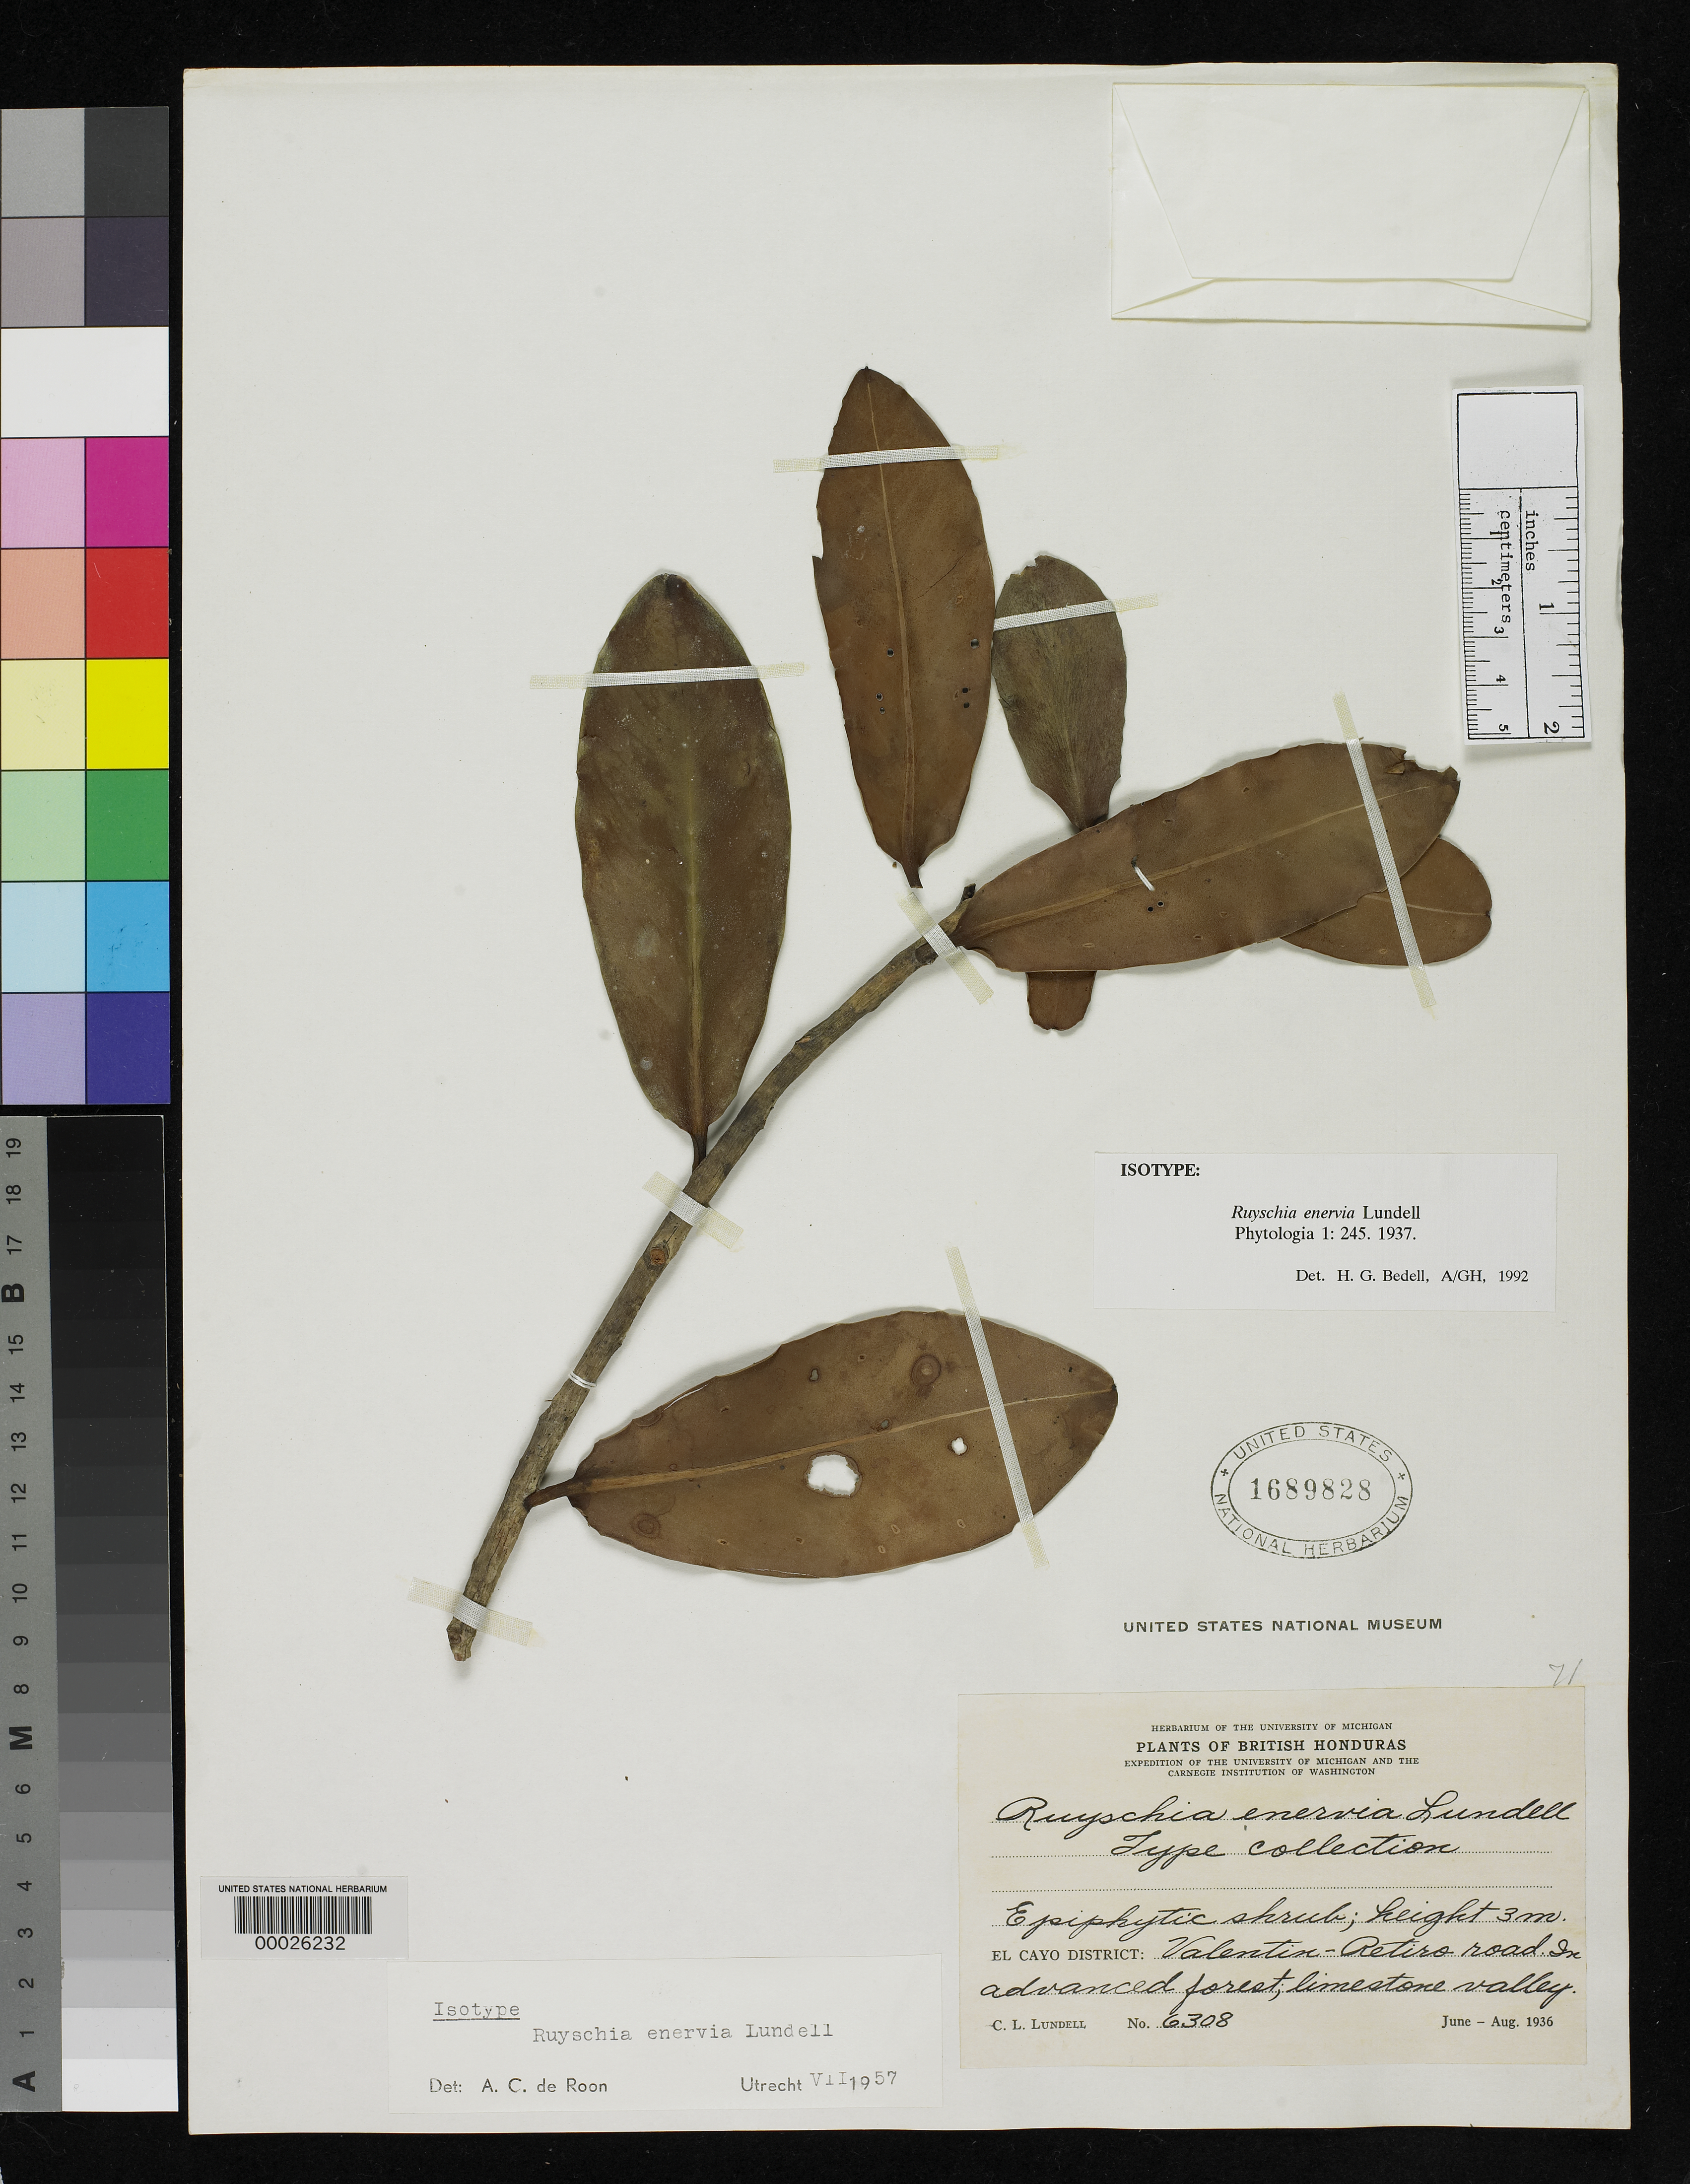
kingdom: Plantae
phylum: Tracheophyta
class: Magnoliopsida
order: Ericales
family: Marcgraviaceae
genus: Ruyschia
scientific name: Ruyschia enervia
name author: Lundell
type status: Isotype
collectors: C. L. Lundell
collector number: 6308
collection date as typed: Jun 1936 to -- Aug 1936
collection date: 1936-06/1936-08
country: Belize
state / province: Cayo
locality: Valentin - Retiro road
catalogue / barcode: US 1689828